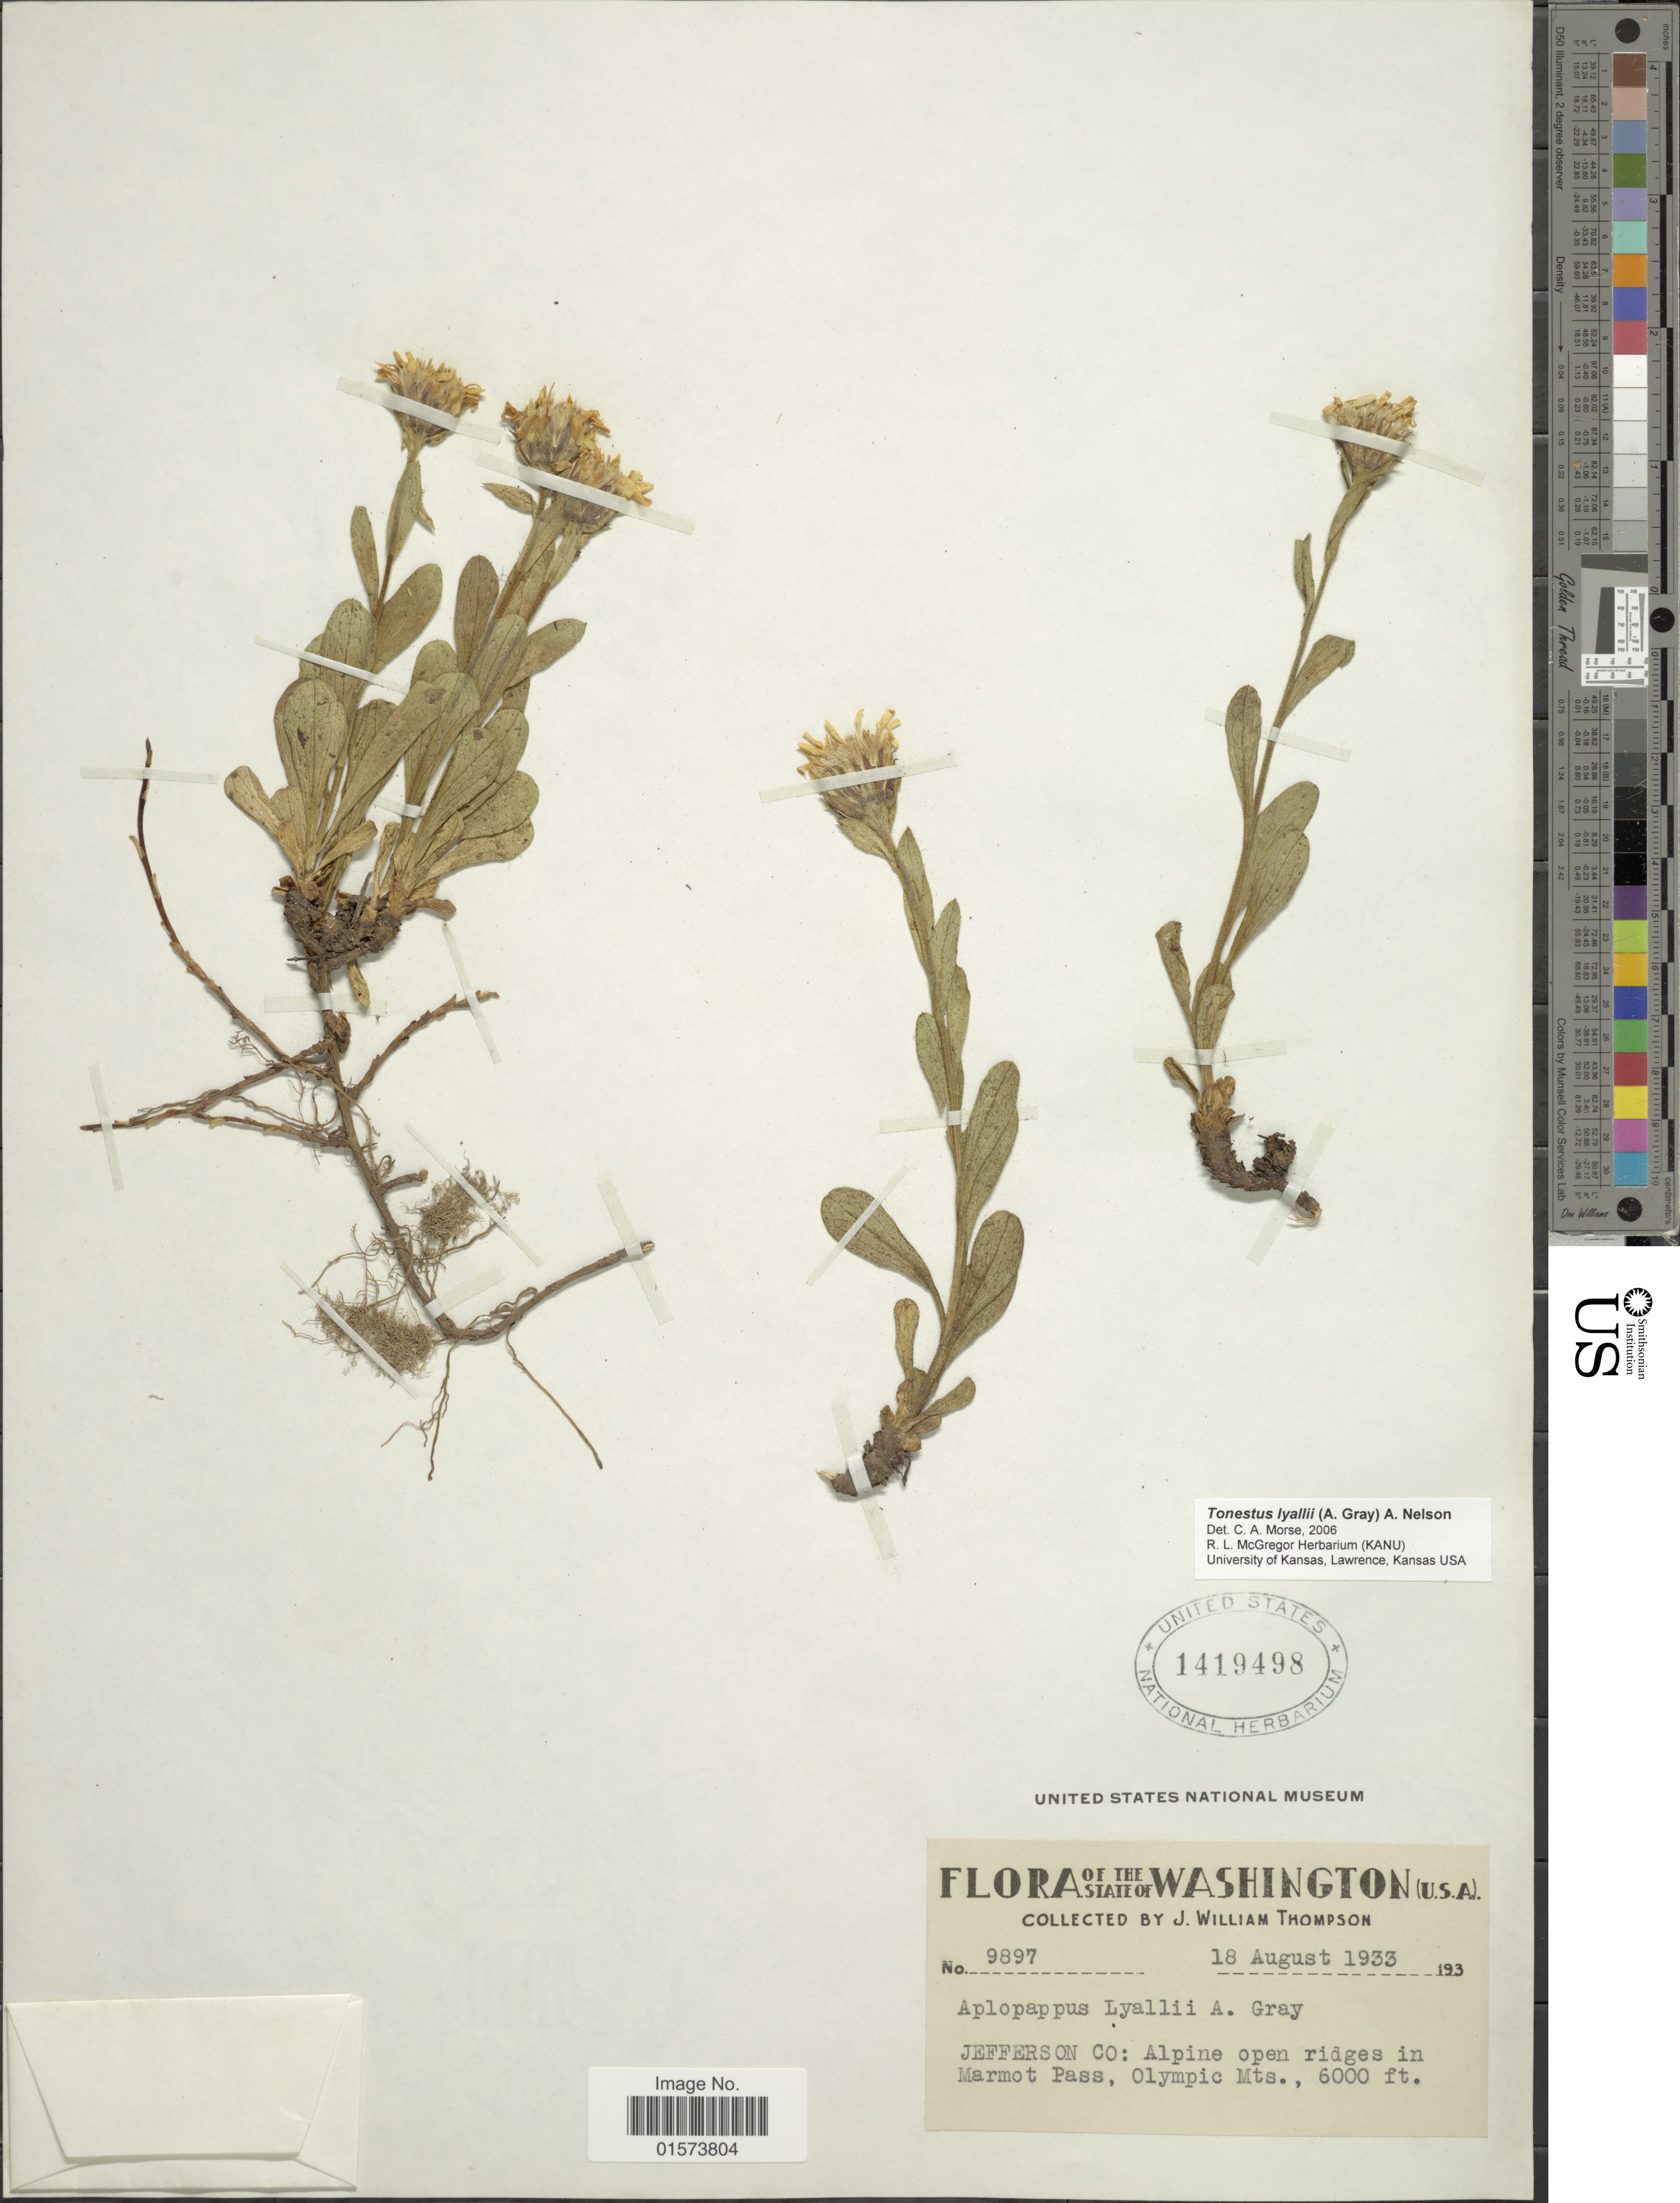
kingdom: Plantae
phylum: Tracheophyta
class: Magnoliopsida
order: Asterales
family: Asteraceae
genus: Tonestus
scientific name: Tonestus lyallii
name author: (A. Gray) A. Nelson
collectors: J. W. Thompson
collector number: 9897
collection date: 1933-08-18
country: United States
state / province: Washington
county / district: Jefferson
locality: Jefferson Co: Alpine open ridges in Marmot Pass, Olympic Mts.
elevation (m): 1829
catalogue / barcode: US 1419498